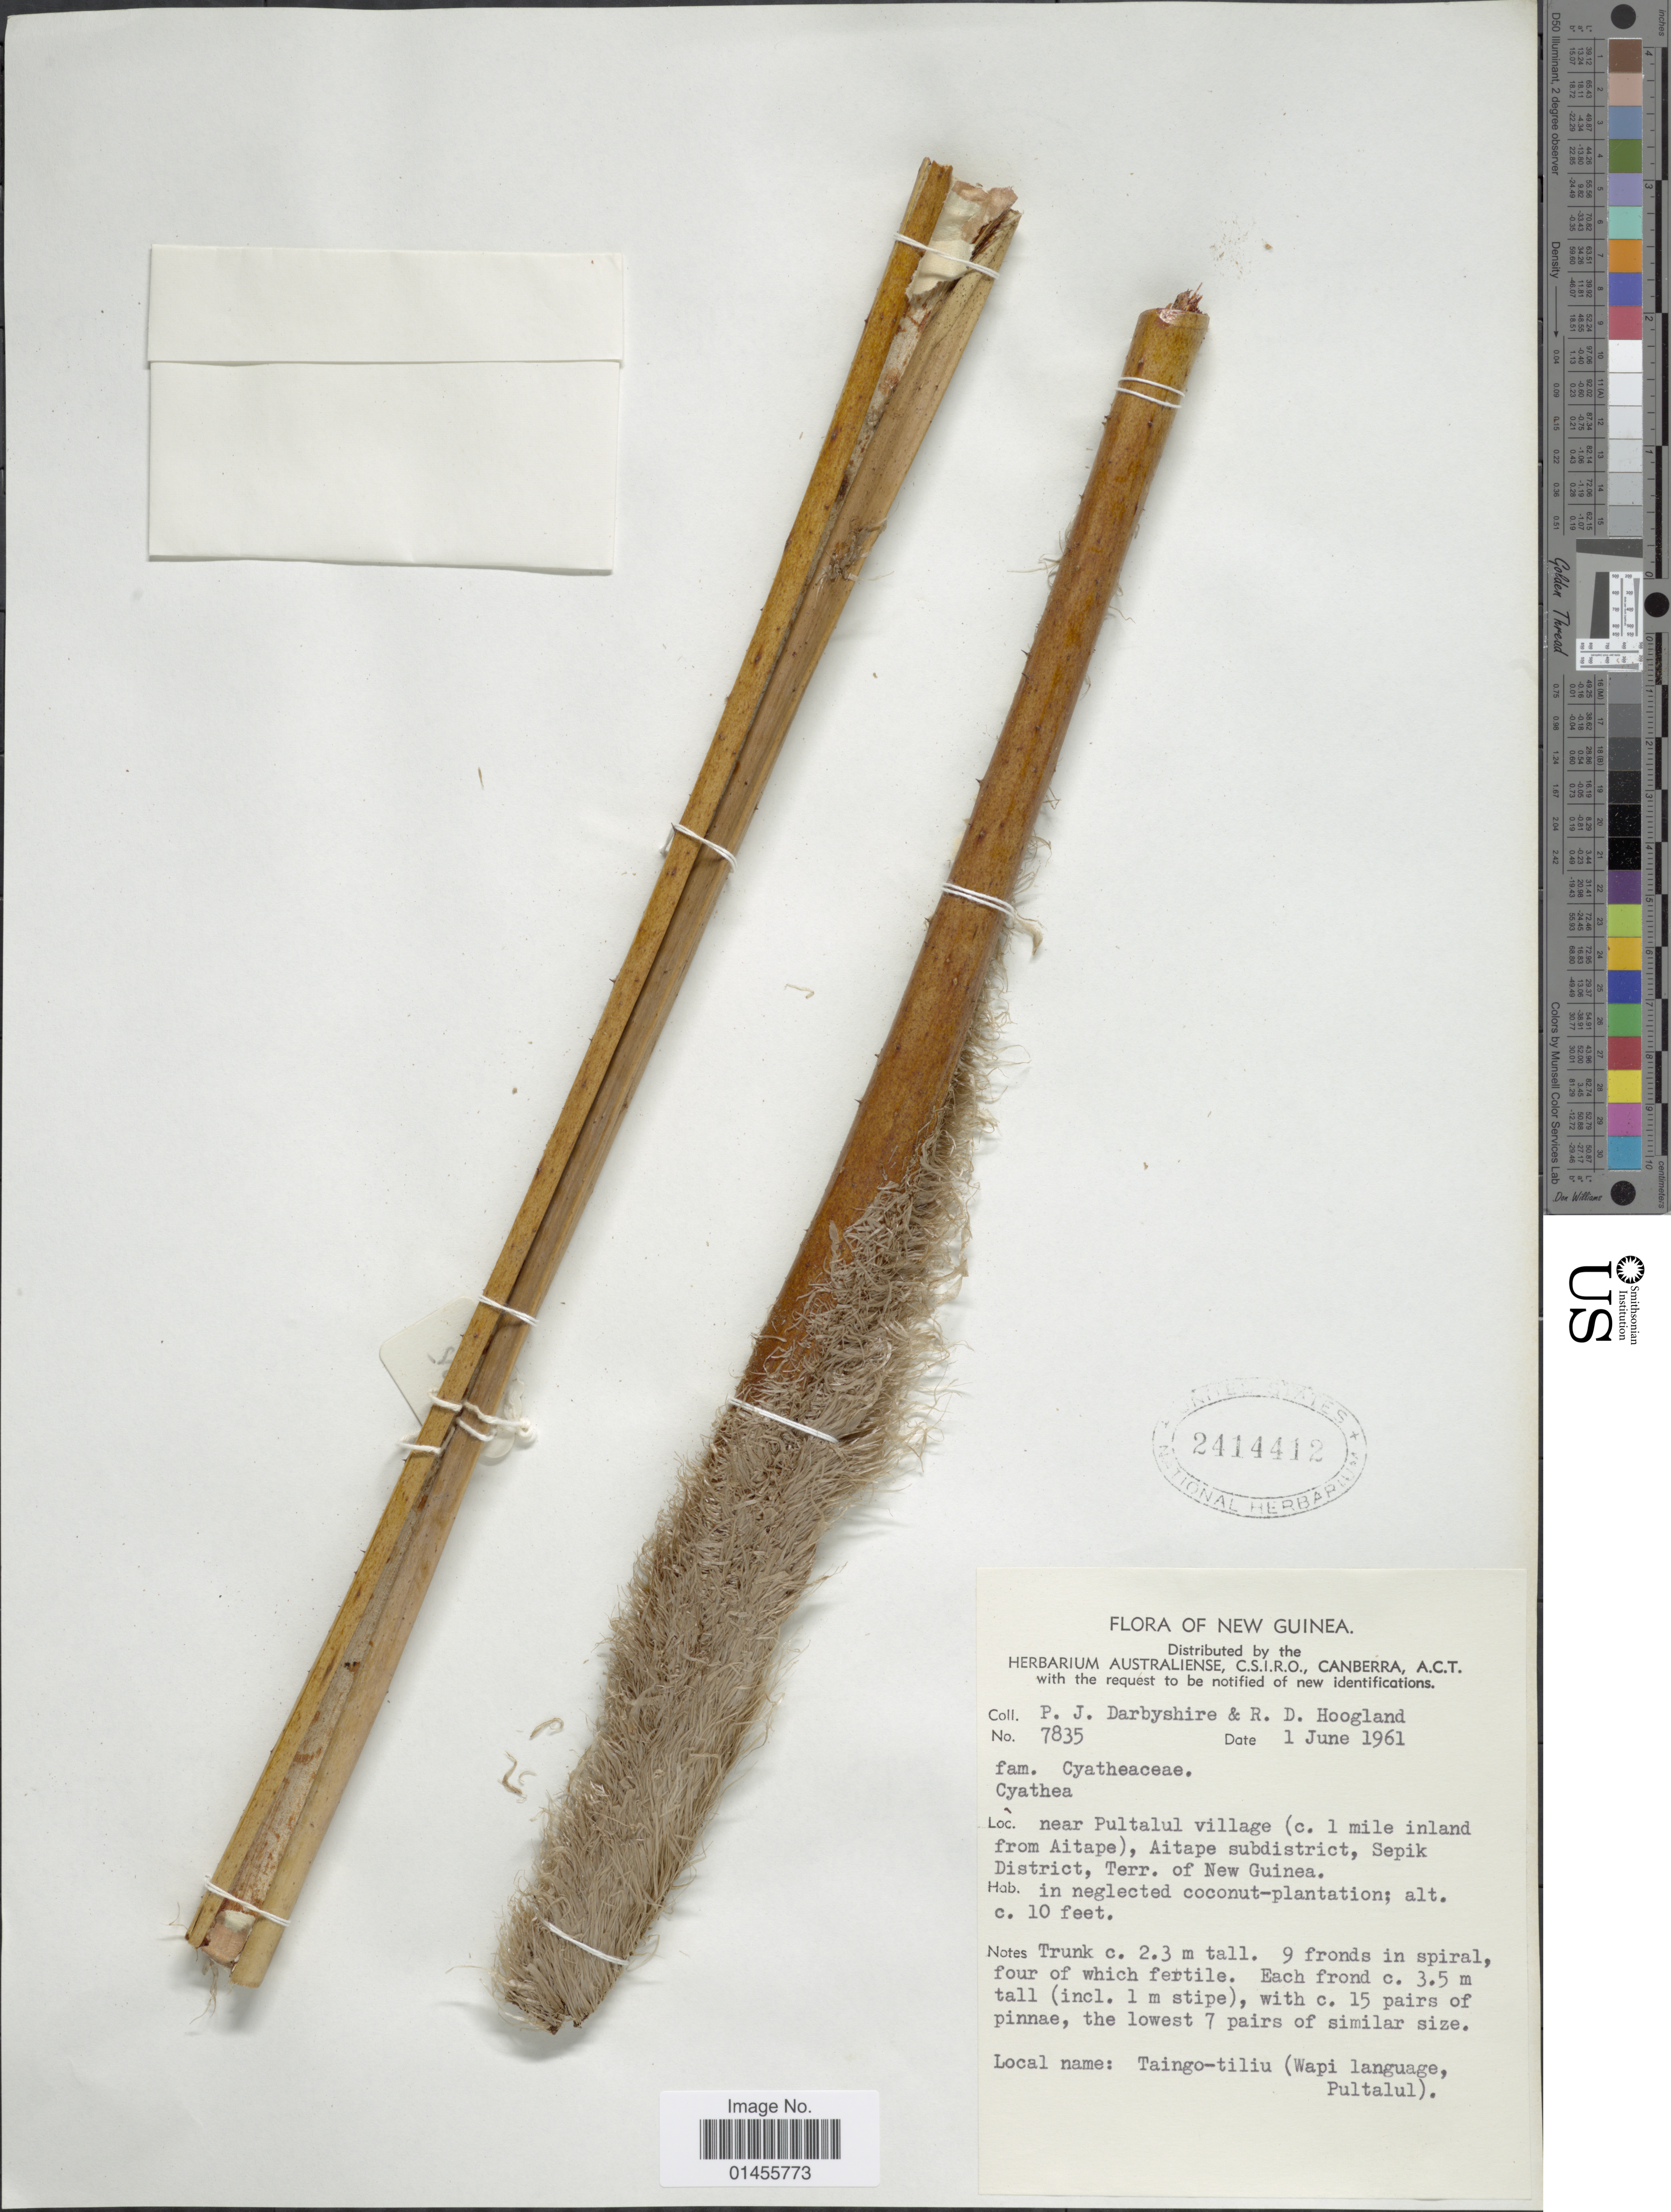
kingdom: Plantae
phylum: Tracheophyta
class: Polypodiopsida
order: Cyatheales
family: Cyatheaceae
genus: Alsophila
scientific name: Alsophila sp.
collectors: P. Darbyshire & R. D. Hoogland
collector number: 7835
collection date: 1961-06-01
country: Papua New Guinea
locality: New Guinea. neasr Pultalul village ( 1 mile inland from Aitape), Aitape subdsitrict, Sepik District, Terr., of New Guinea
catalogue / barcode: US 2414412